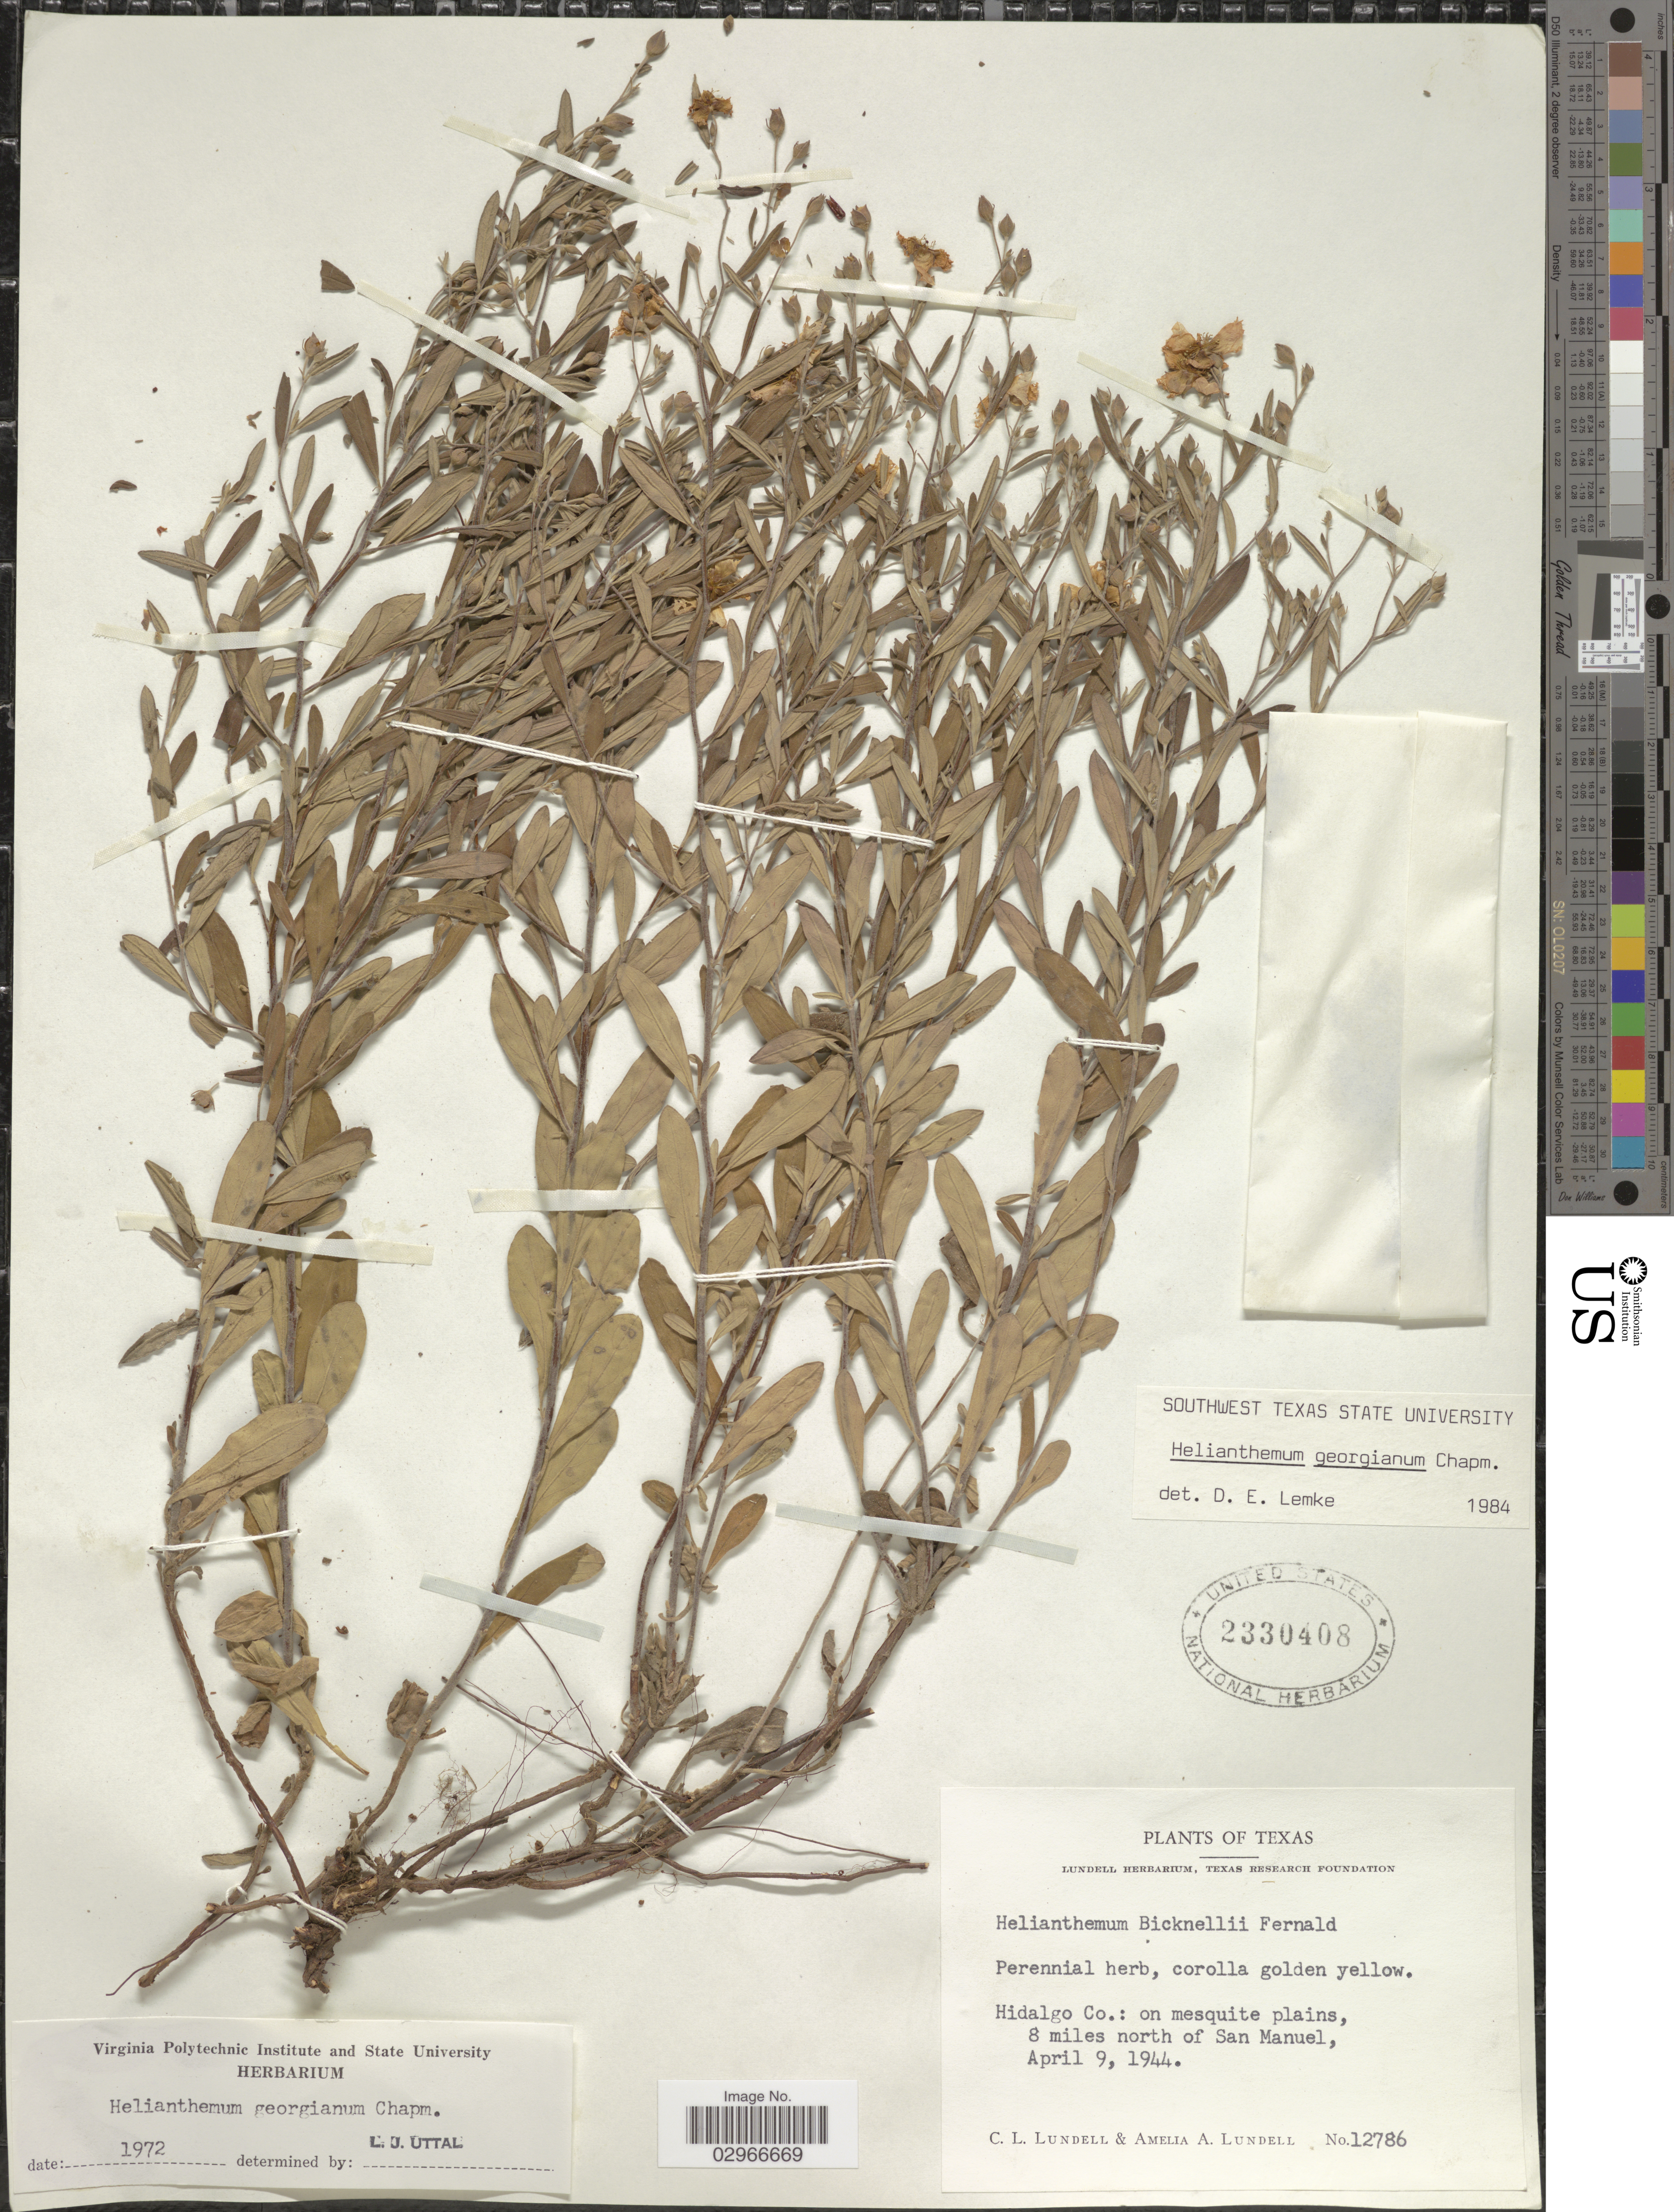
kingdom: Plantae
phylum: Tracheophyta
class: Magnoliopsida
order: Malvales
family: Cistaceae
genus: Helianthemum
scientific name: Helianthemum georgianum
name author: Chapm.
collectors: C. L. Lundell & A. A. Lundell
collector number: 12786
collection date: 1944-04-09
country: United States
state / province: Texas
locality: Hidalgo Co.: on mesquite plains, 8 miles north of San Manuel.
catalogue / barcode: US 2330408